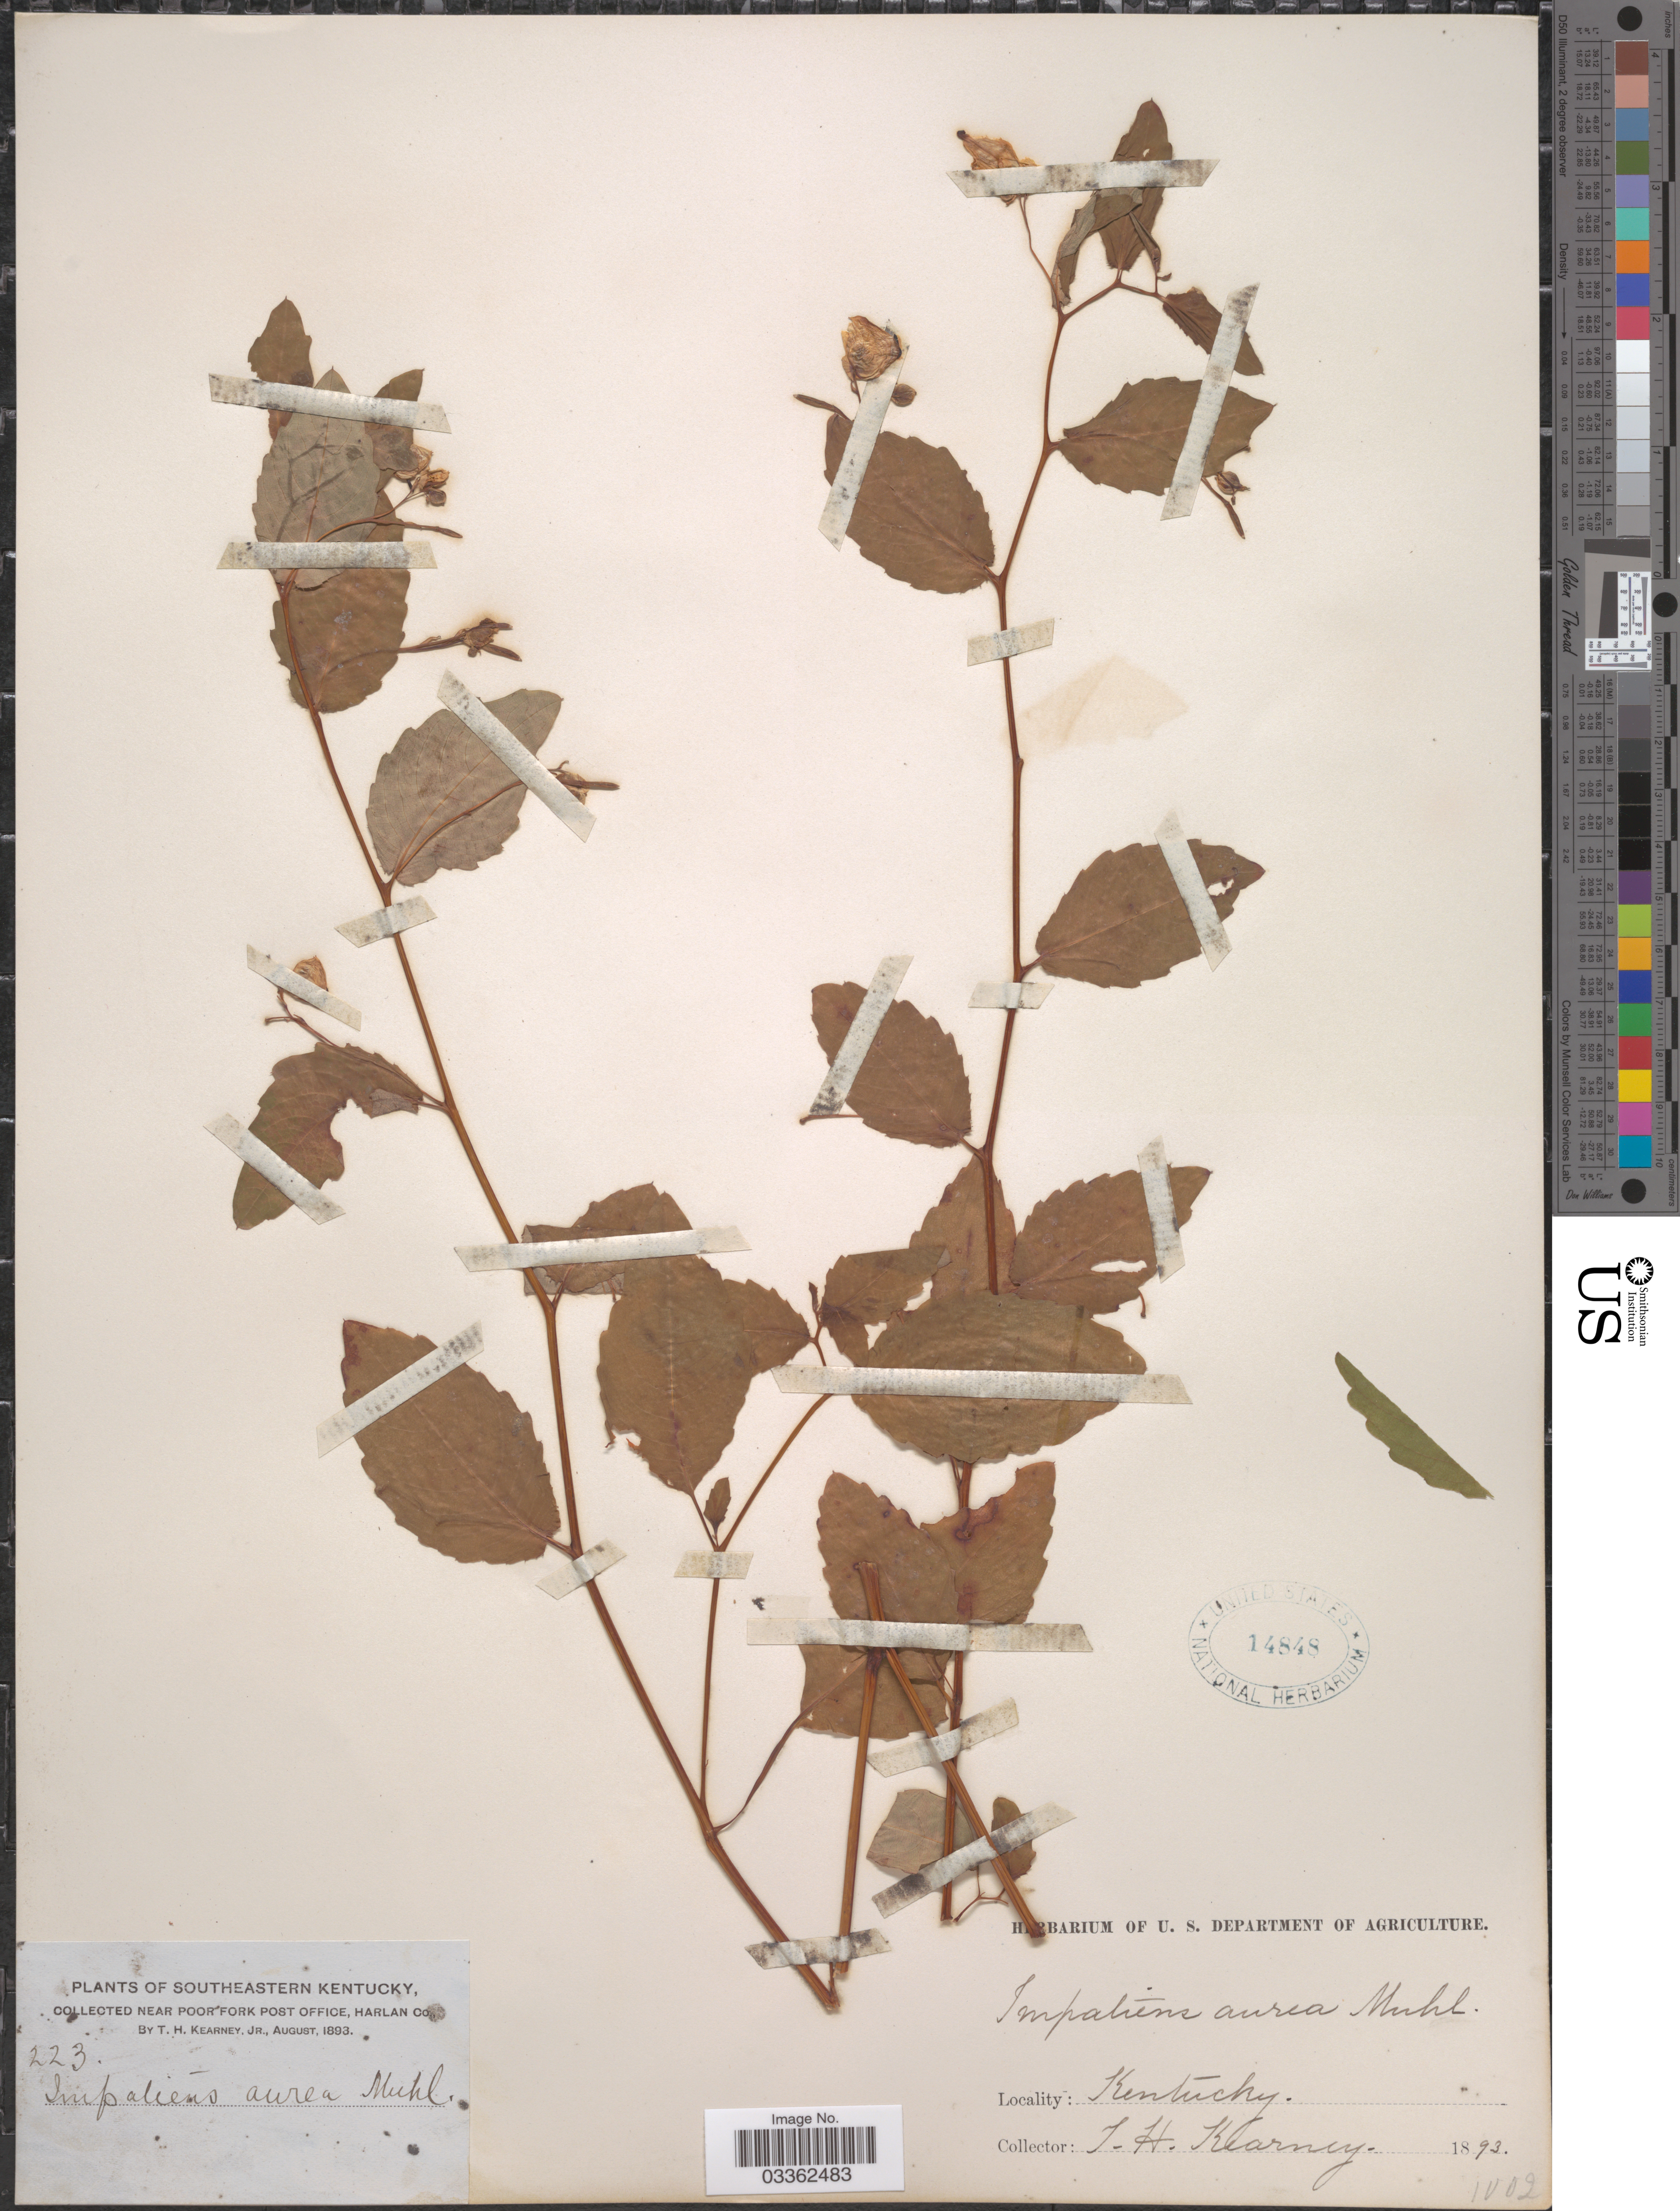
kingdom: Plantae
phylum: Tracheophyta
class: Magnoliopsida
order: Ericales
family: Balsaminaceae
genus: Impatiens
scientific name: Impatiens pallida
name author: Nutt.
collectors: T. H. Kearney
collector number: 223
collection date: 1893-08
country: United States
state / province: Kentucky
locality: Southeastern Kentucky, near poor Fork post office, Harlan Co.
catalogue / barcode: US 14848